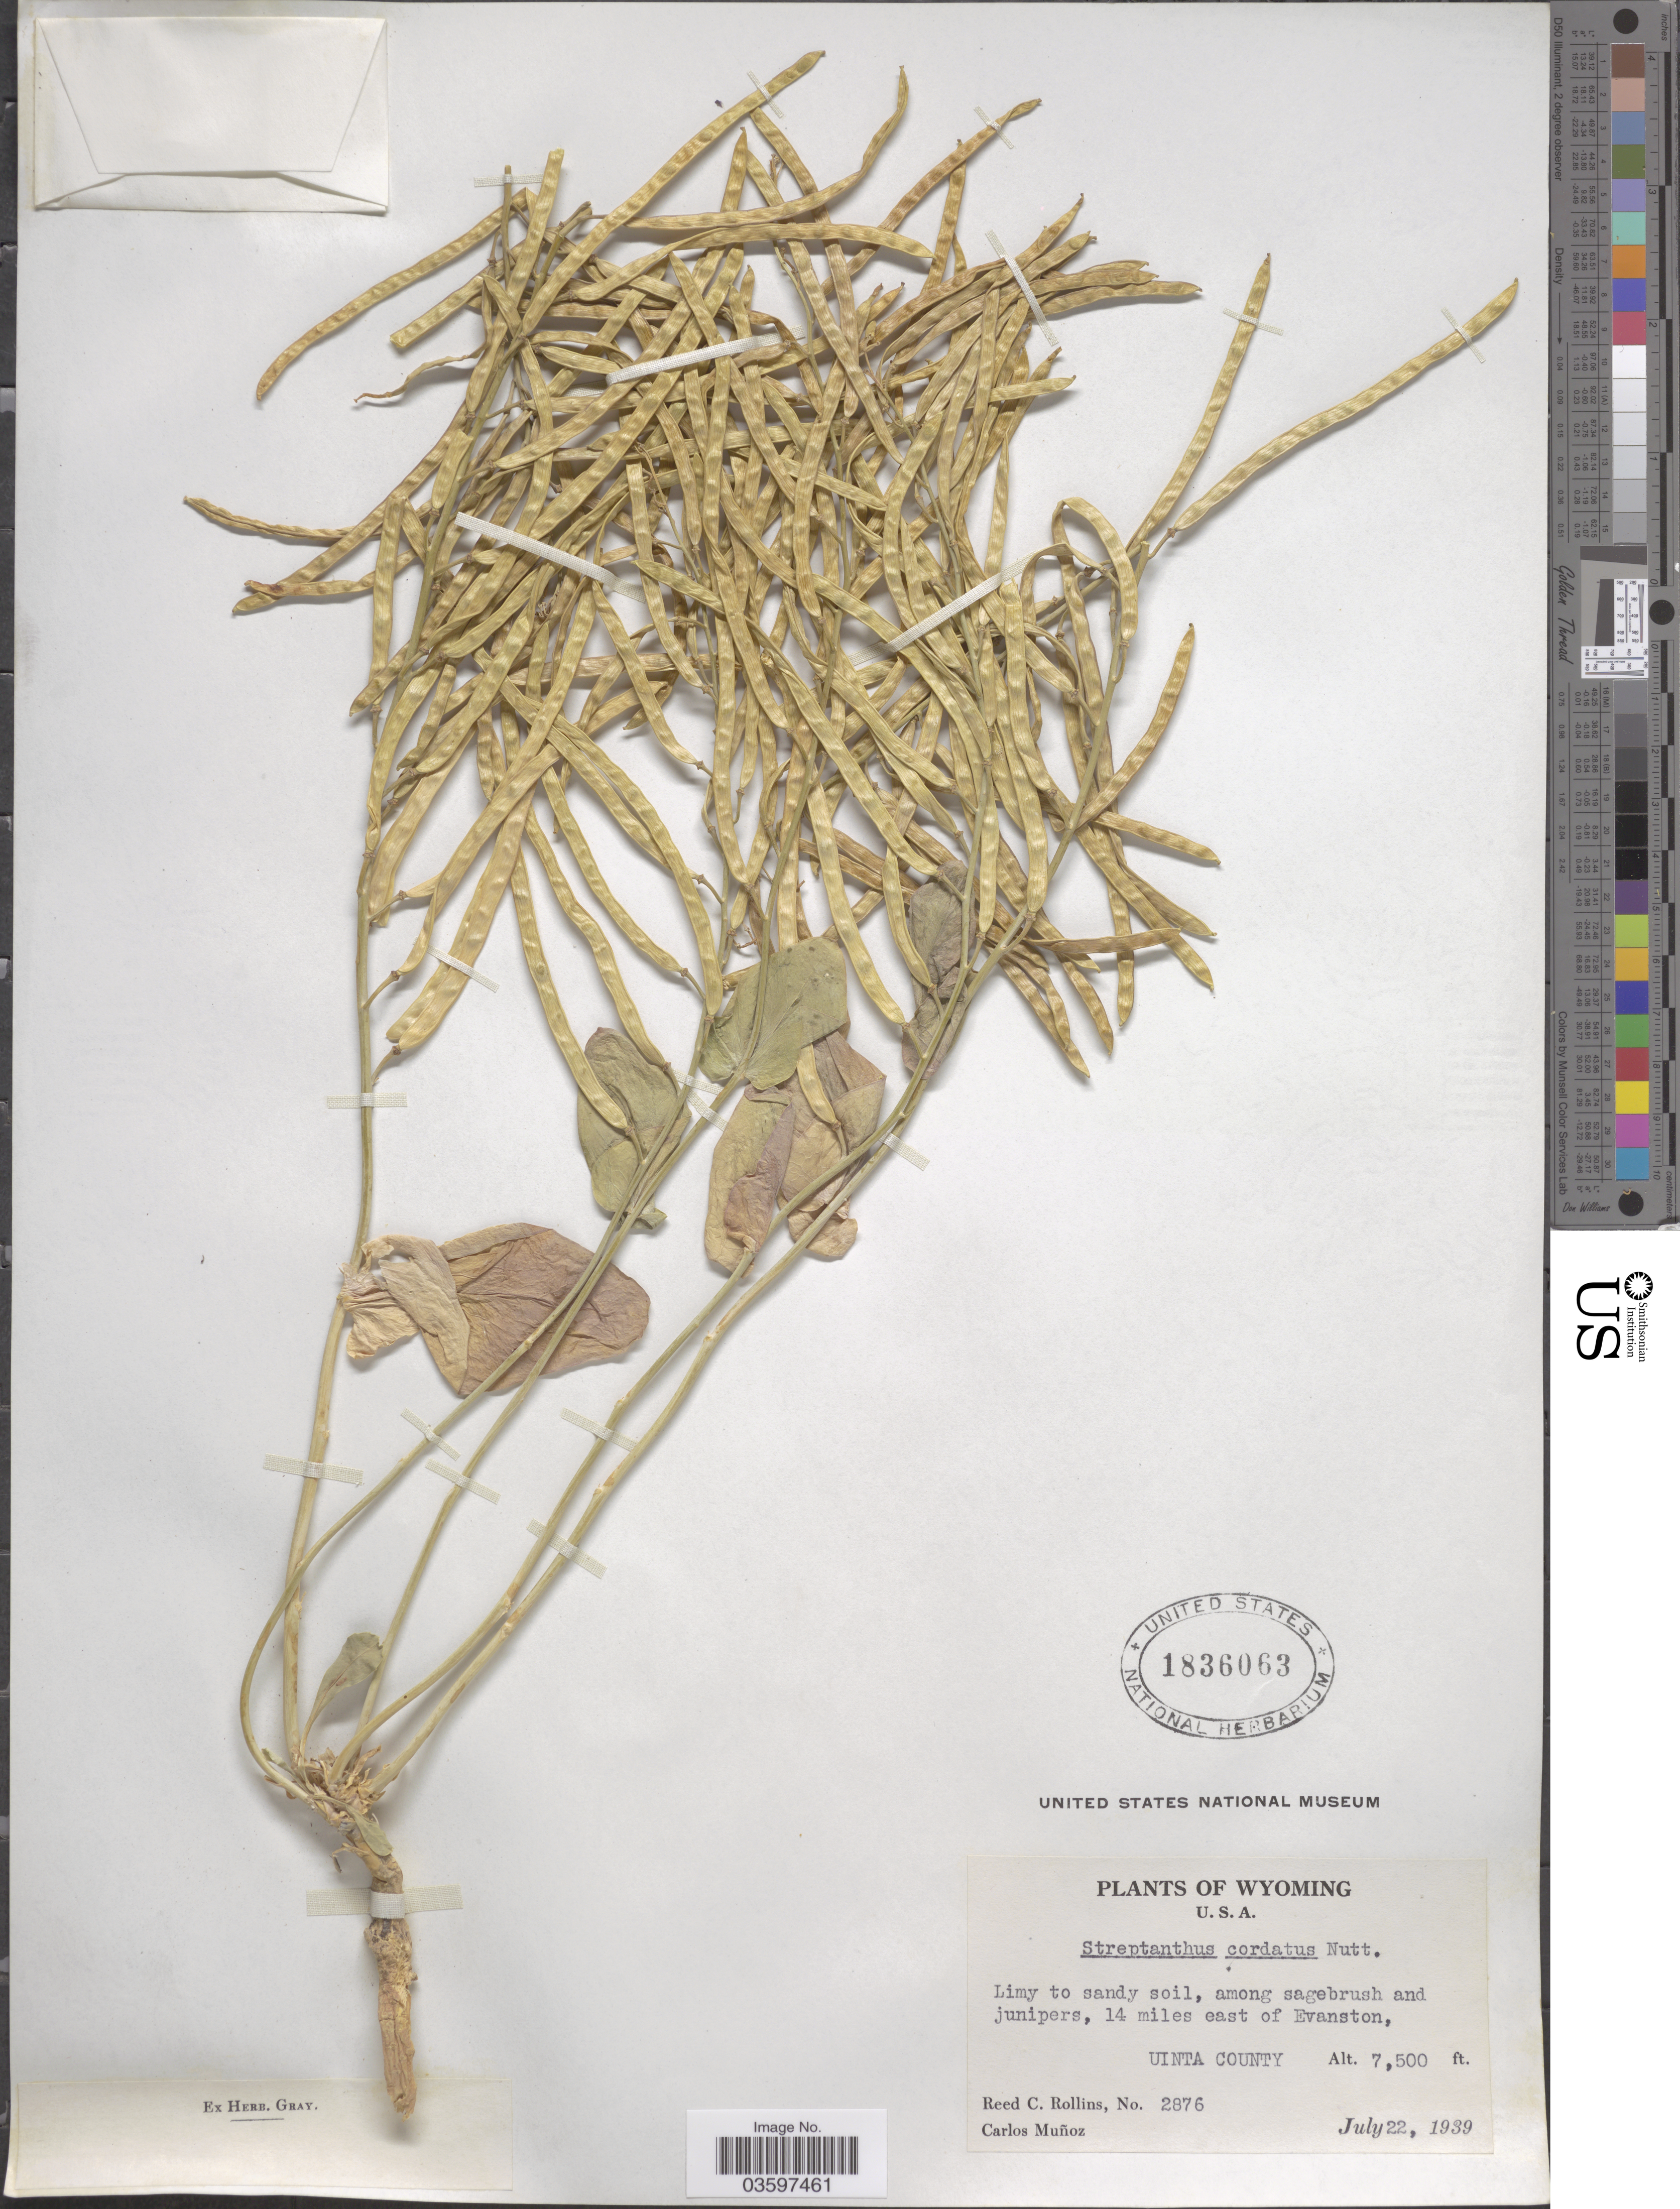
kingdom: Plantae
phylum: Tracheophyta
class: Magnoliopsida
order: Brassicales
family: Brassicaceae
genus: Streptanthus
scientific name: Streptanthus cordatus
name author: Nutt. ex Torr. & A. Gray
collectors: R. C. Rollins & C. Muñoz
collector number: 2876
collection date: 1939-07-22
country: United States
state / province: Wyoming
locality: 14 miles east of Evanston, Uinta County.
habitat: limy to sandy soil, among sagebrush and junipers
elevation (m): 2286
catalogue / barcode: US 1836063